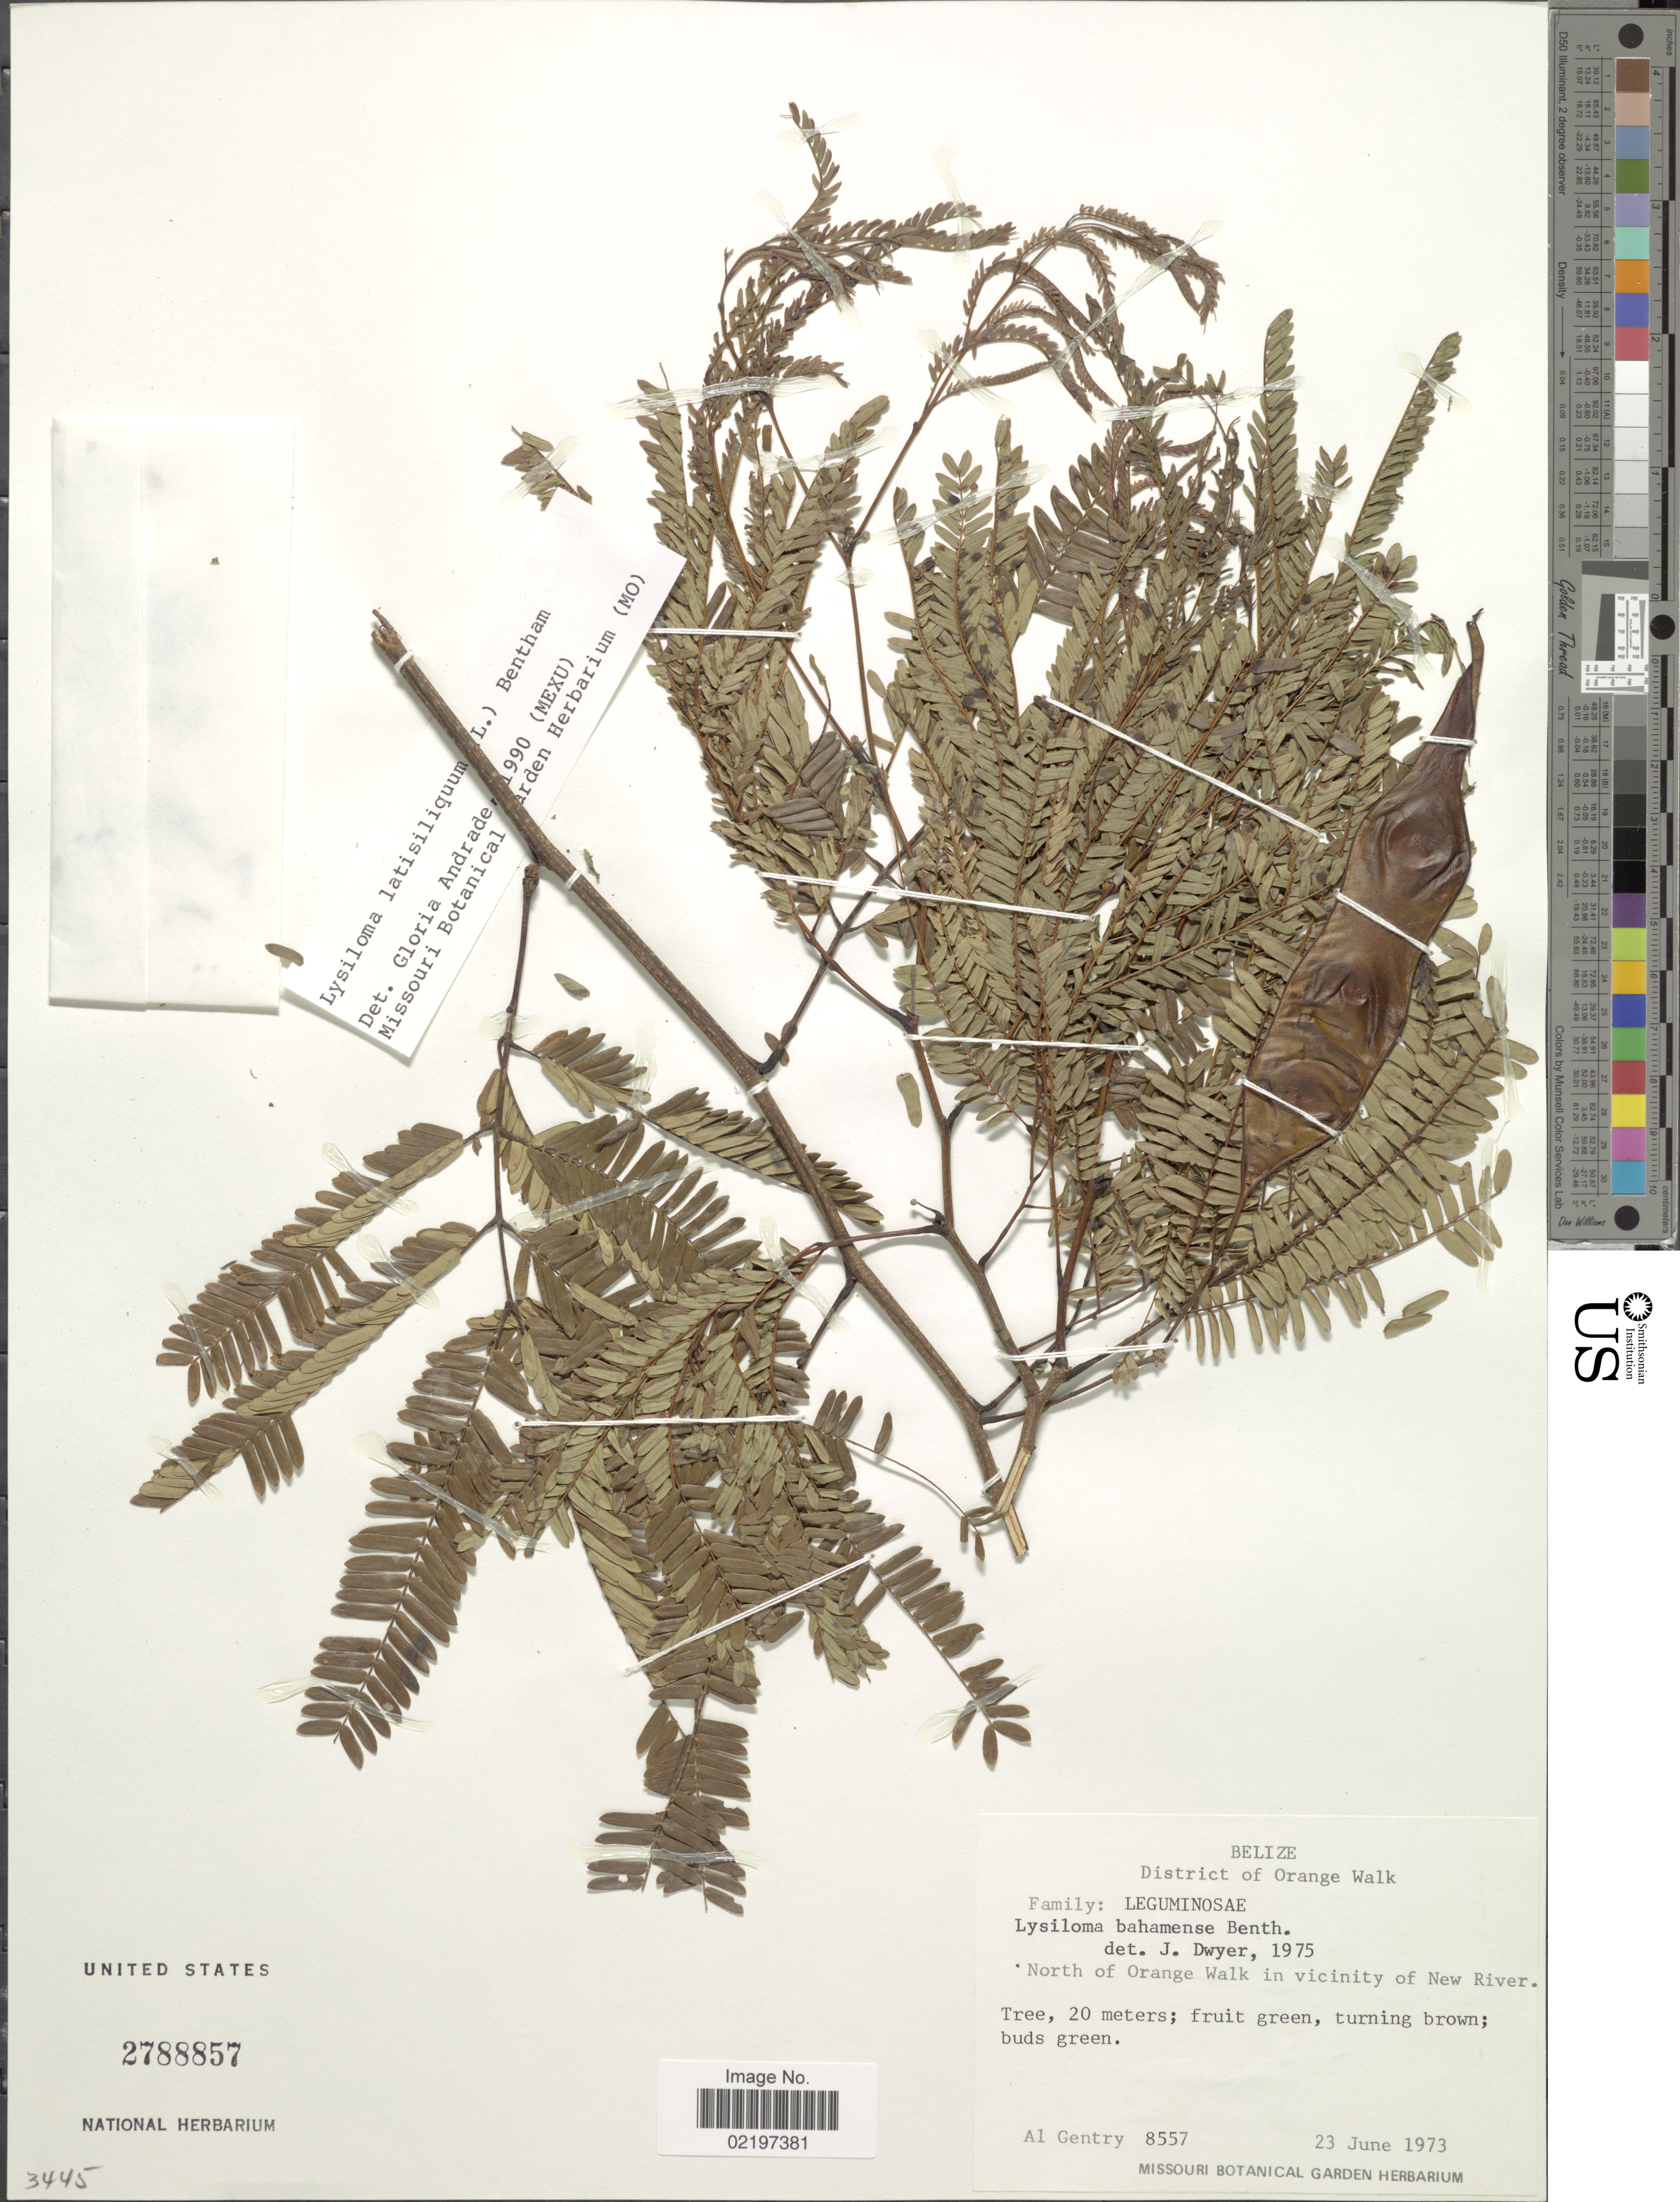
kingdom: Plantae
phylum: Tracheophyta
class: Magnoliopsida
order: Fabales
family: Fabaceae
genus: Lysiloma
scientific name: Lysiloma bahamense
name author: Benth.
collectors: A. H. Gentry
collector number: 8557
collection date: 1973-06-23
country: Belize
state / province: Orange Walk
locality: District of Orange Walk, North of Orange Walk in vicinity of New River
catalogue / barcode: US 2788857